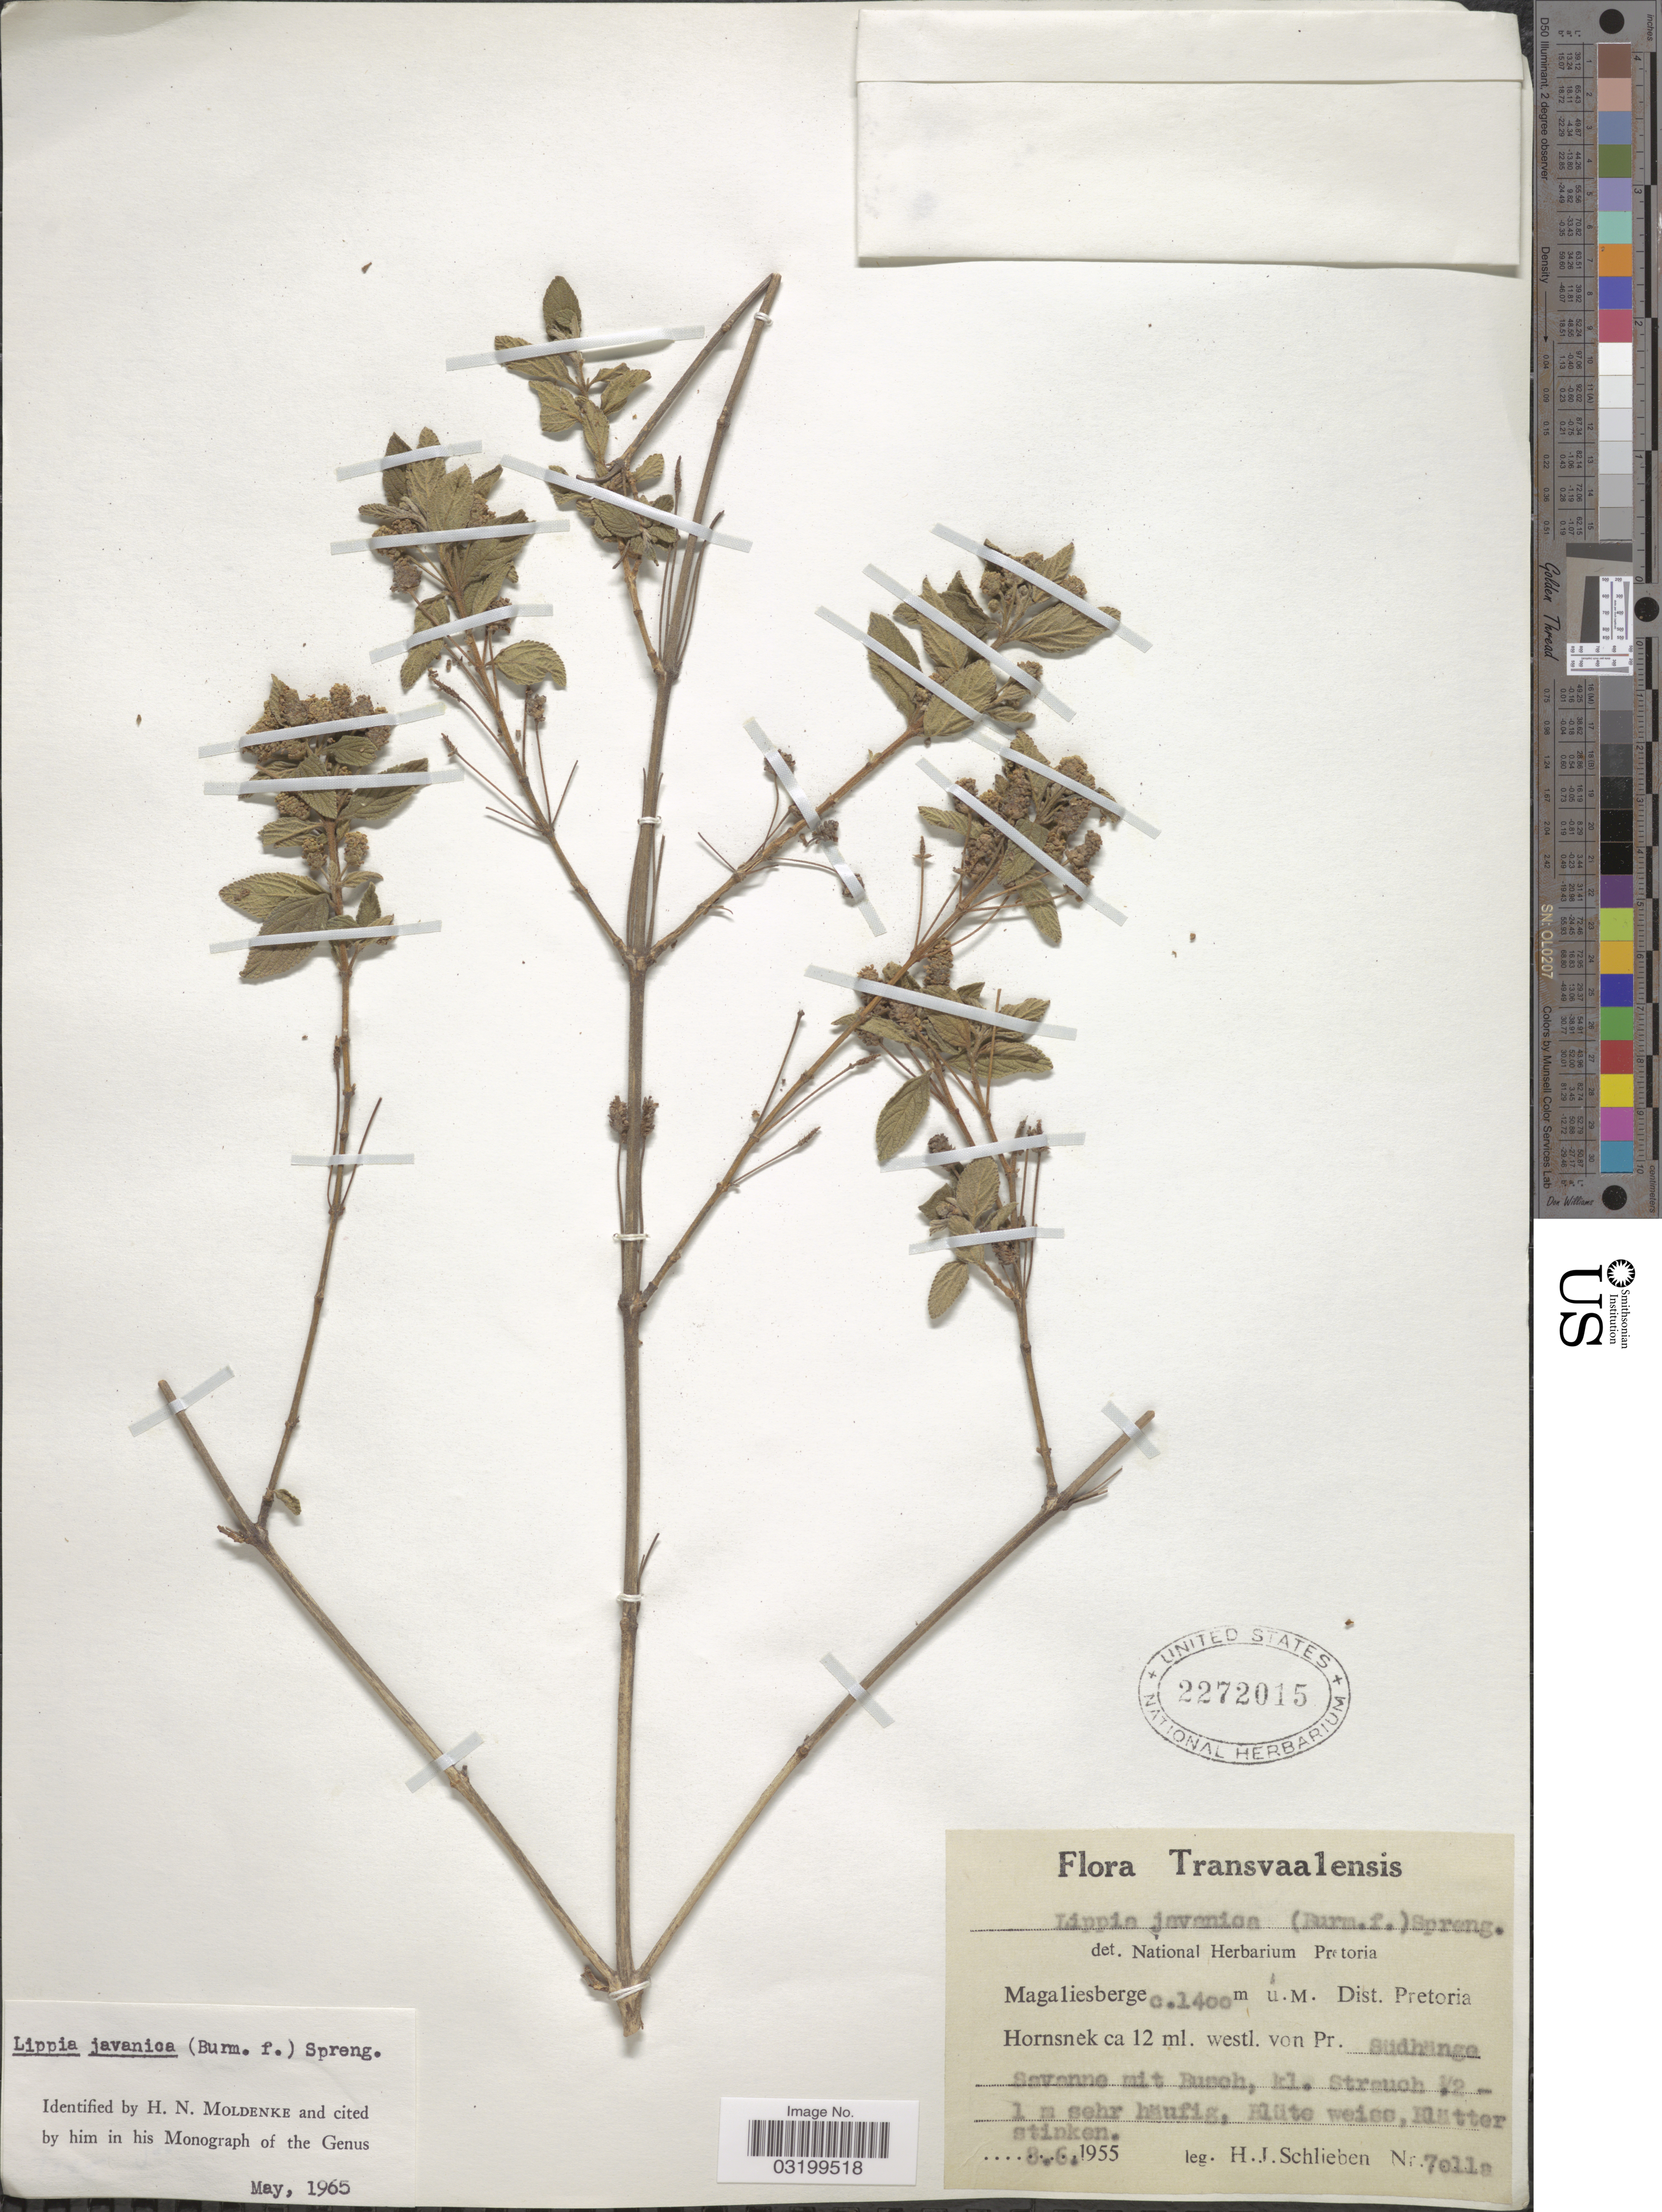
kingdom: Plantae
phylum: Tracheophyta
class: Magnoliopsida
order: Lamiales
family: Verbenaceae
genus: Lippia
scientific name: Lippia javanica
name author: (Burm. f.) Spreng.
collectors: H. J. Schlieben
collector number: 7o11a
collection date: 1955-06-08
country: South Africa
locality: Transvaalensis. Magaliesberge. Dist. Pretoria. Hornsnek ca 12 ml. westl. von Pr. Südhänge.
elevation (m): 1400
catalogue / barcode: US 2272015